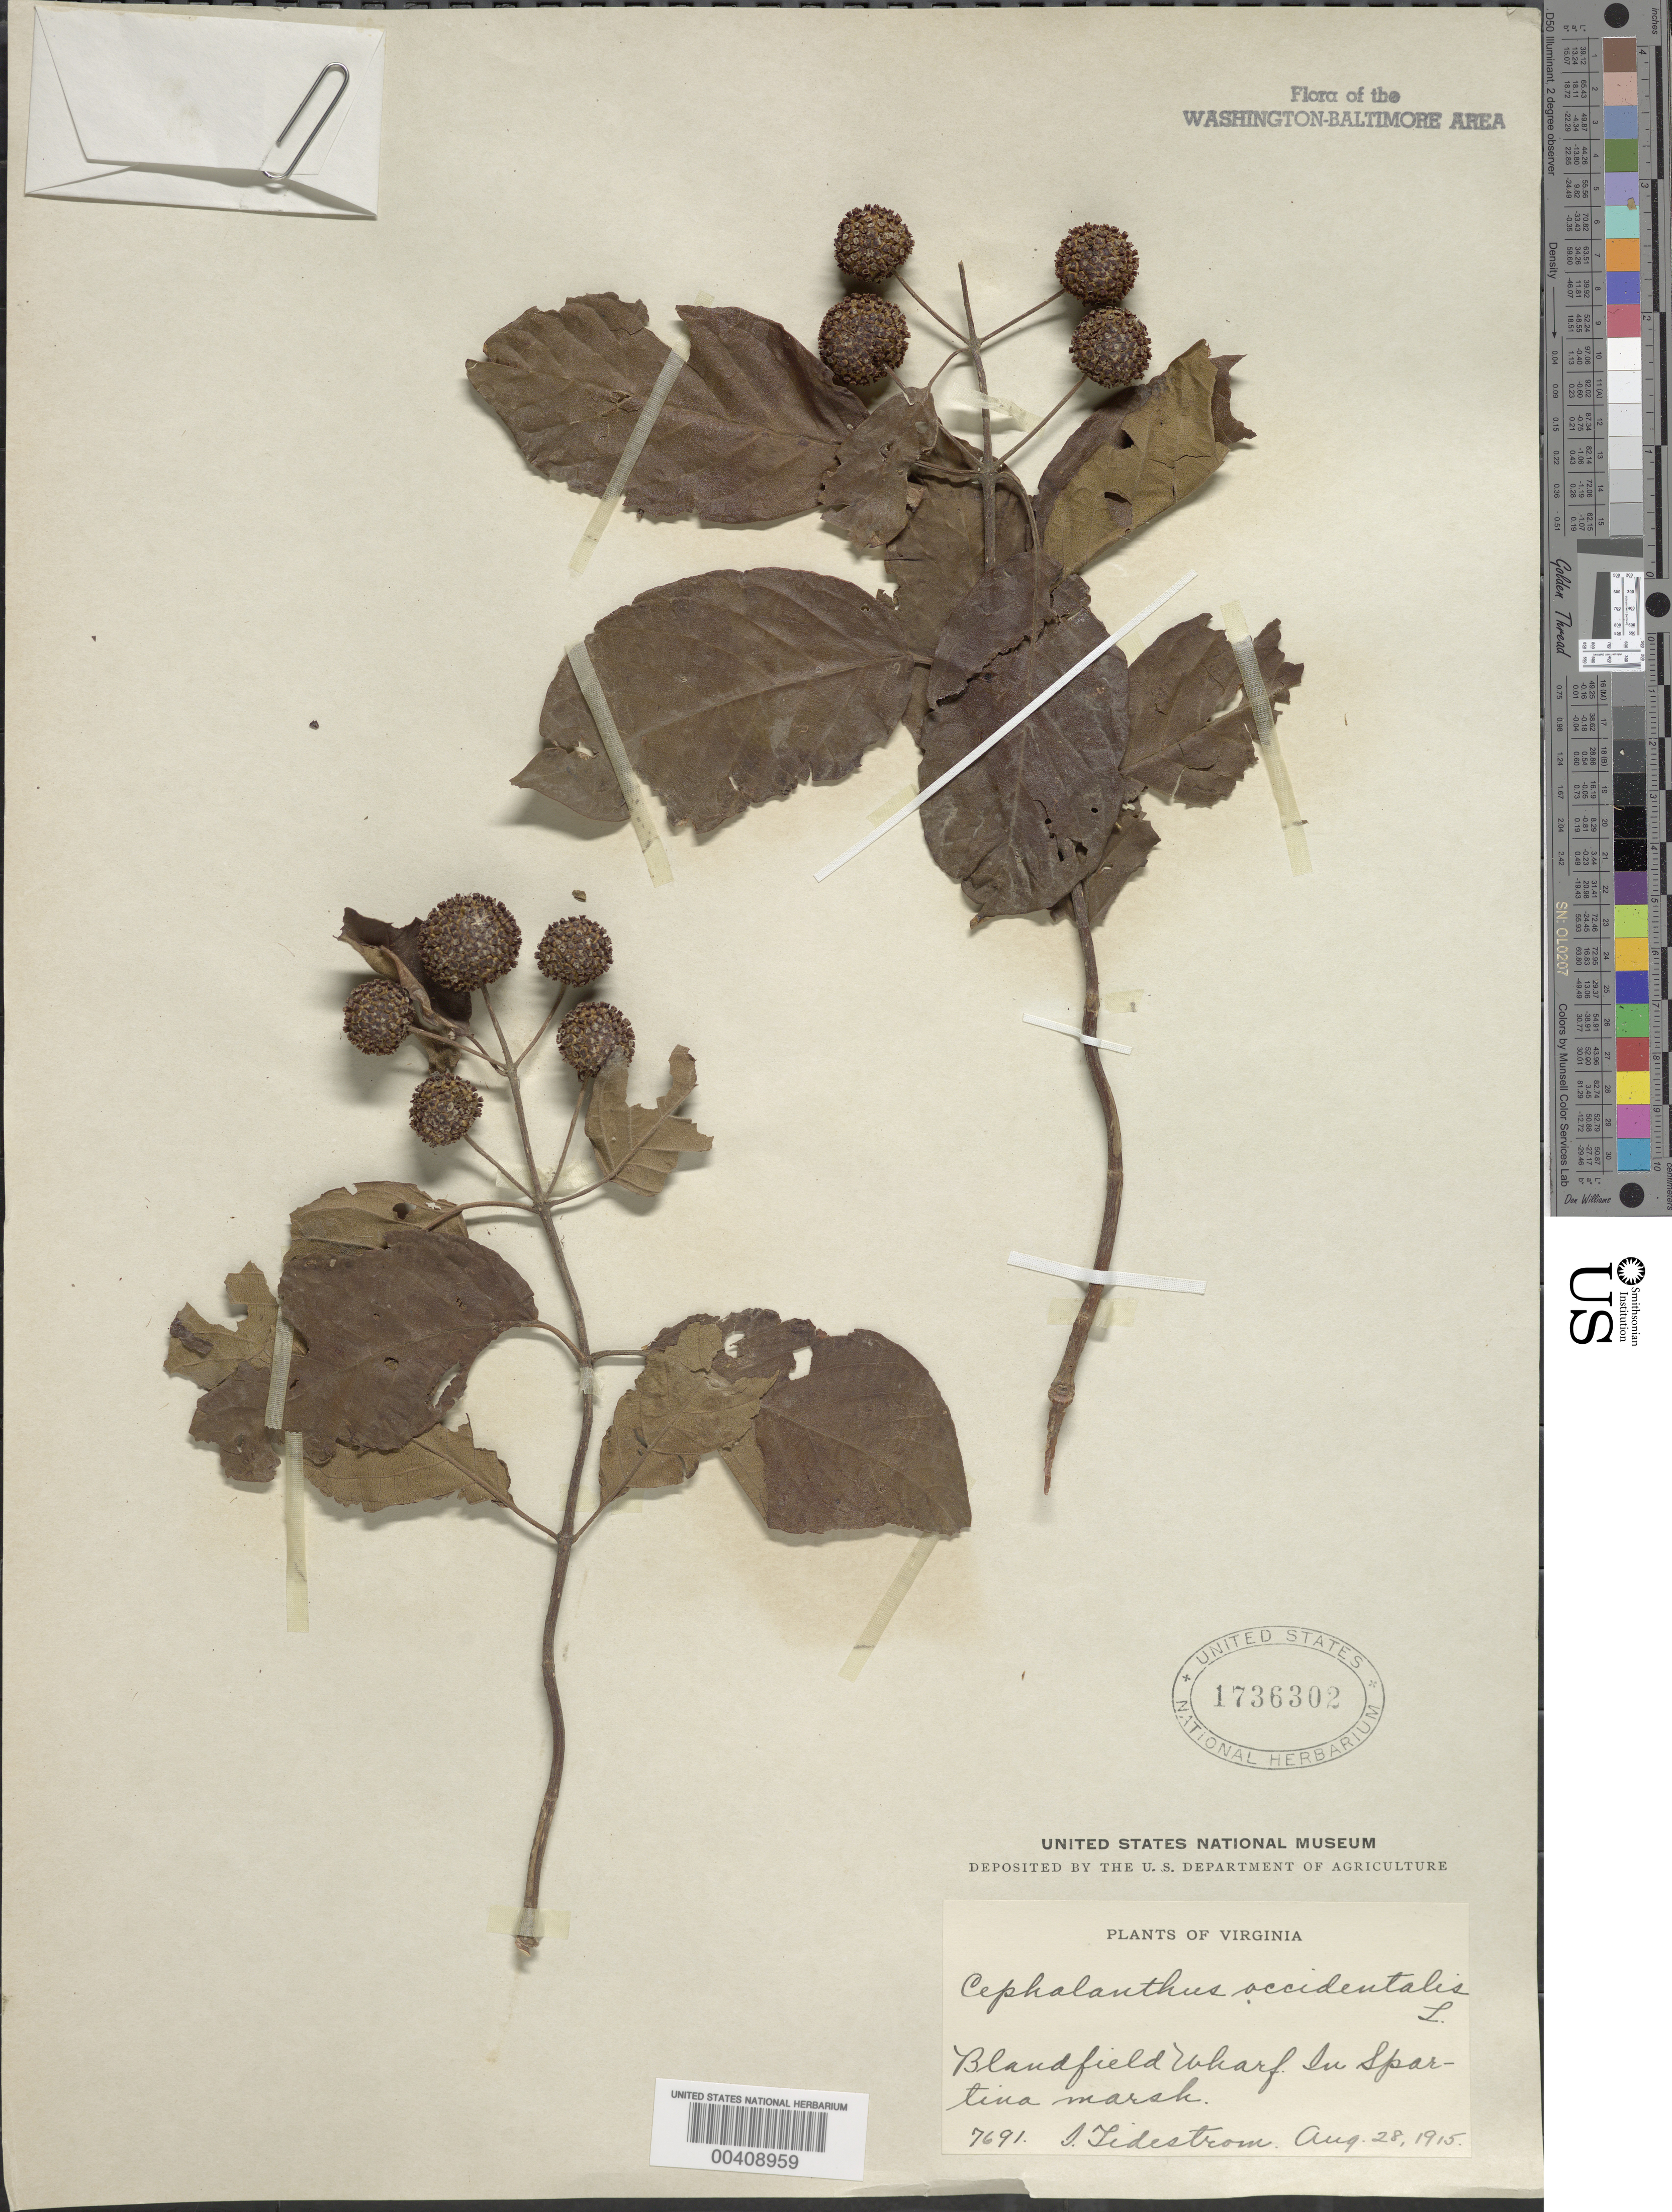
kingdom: Plantae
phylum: Tracheophyta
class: Magnoliopsida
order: Gentianales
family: Rubiaceae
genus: Cephalanthus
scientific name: Cephalanthus occidentalis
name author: L.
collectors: I. F. Tidestrom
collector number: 7691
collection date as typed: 28 Aug 1915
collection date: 1915-08-28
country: United States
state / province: Virginia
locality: Spartina Marsh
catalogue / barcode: US 1736302